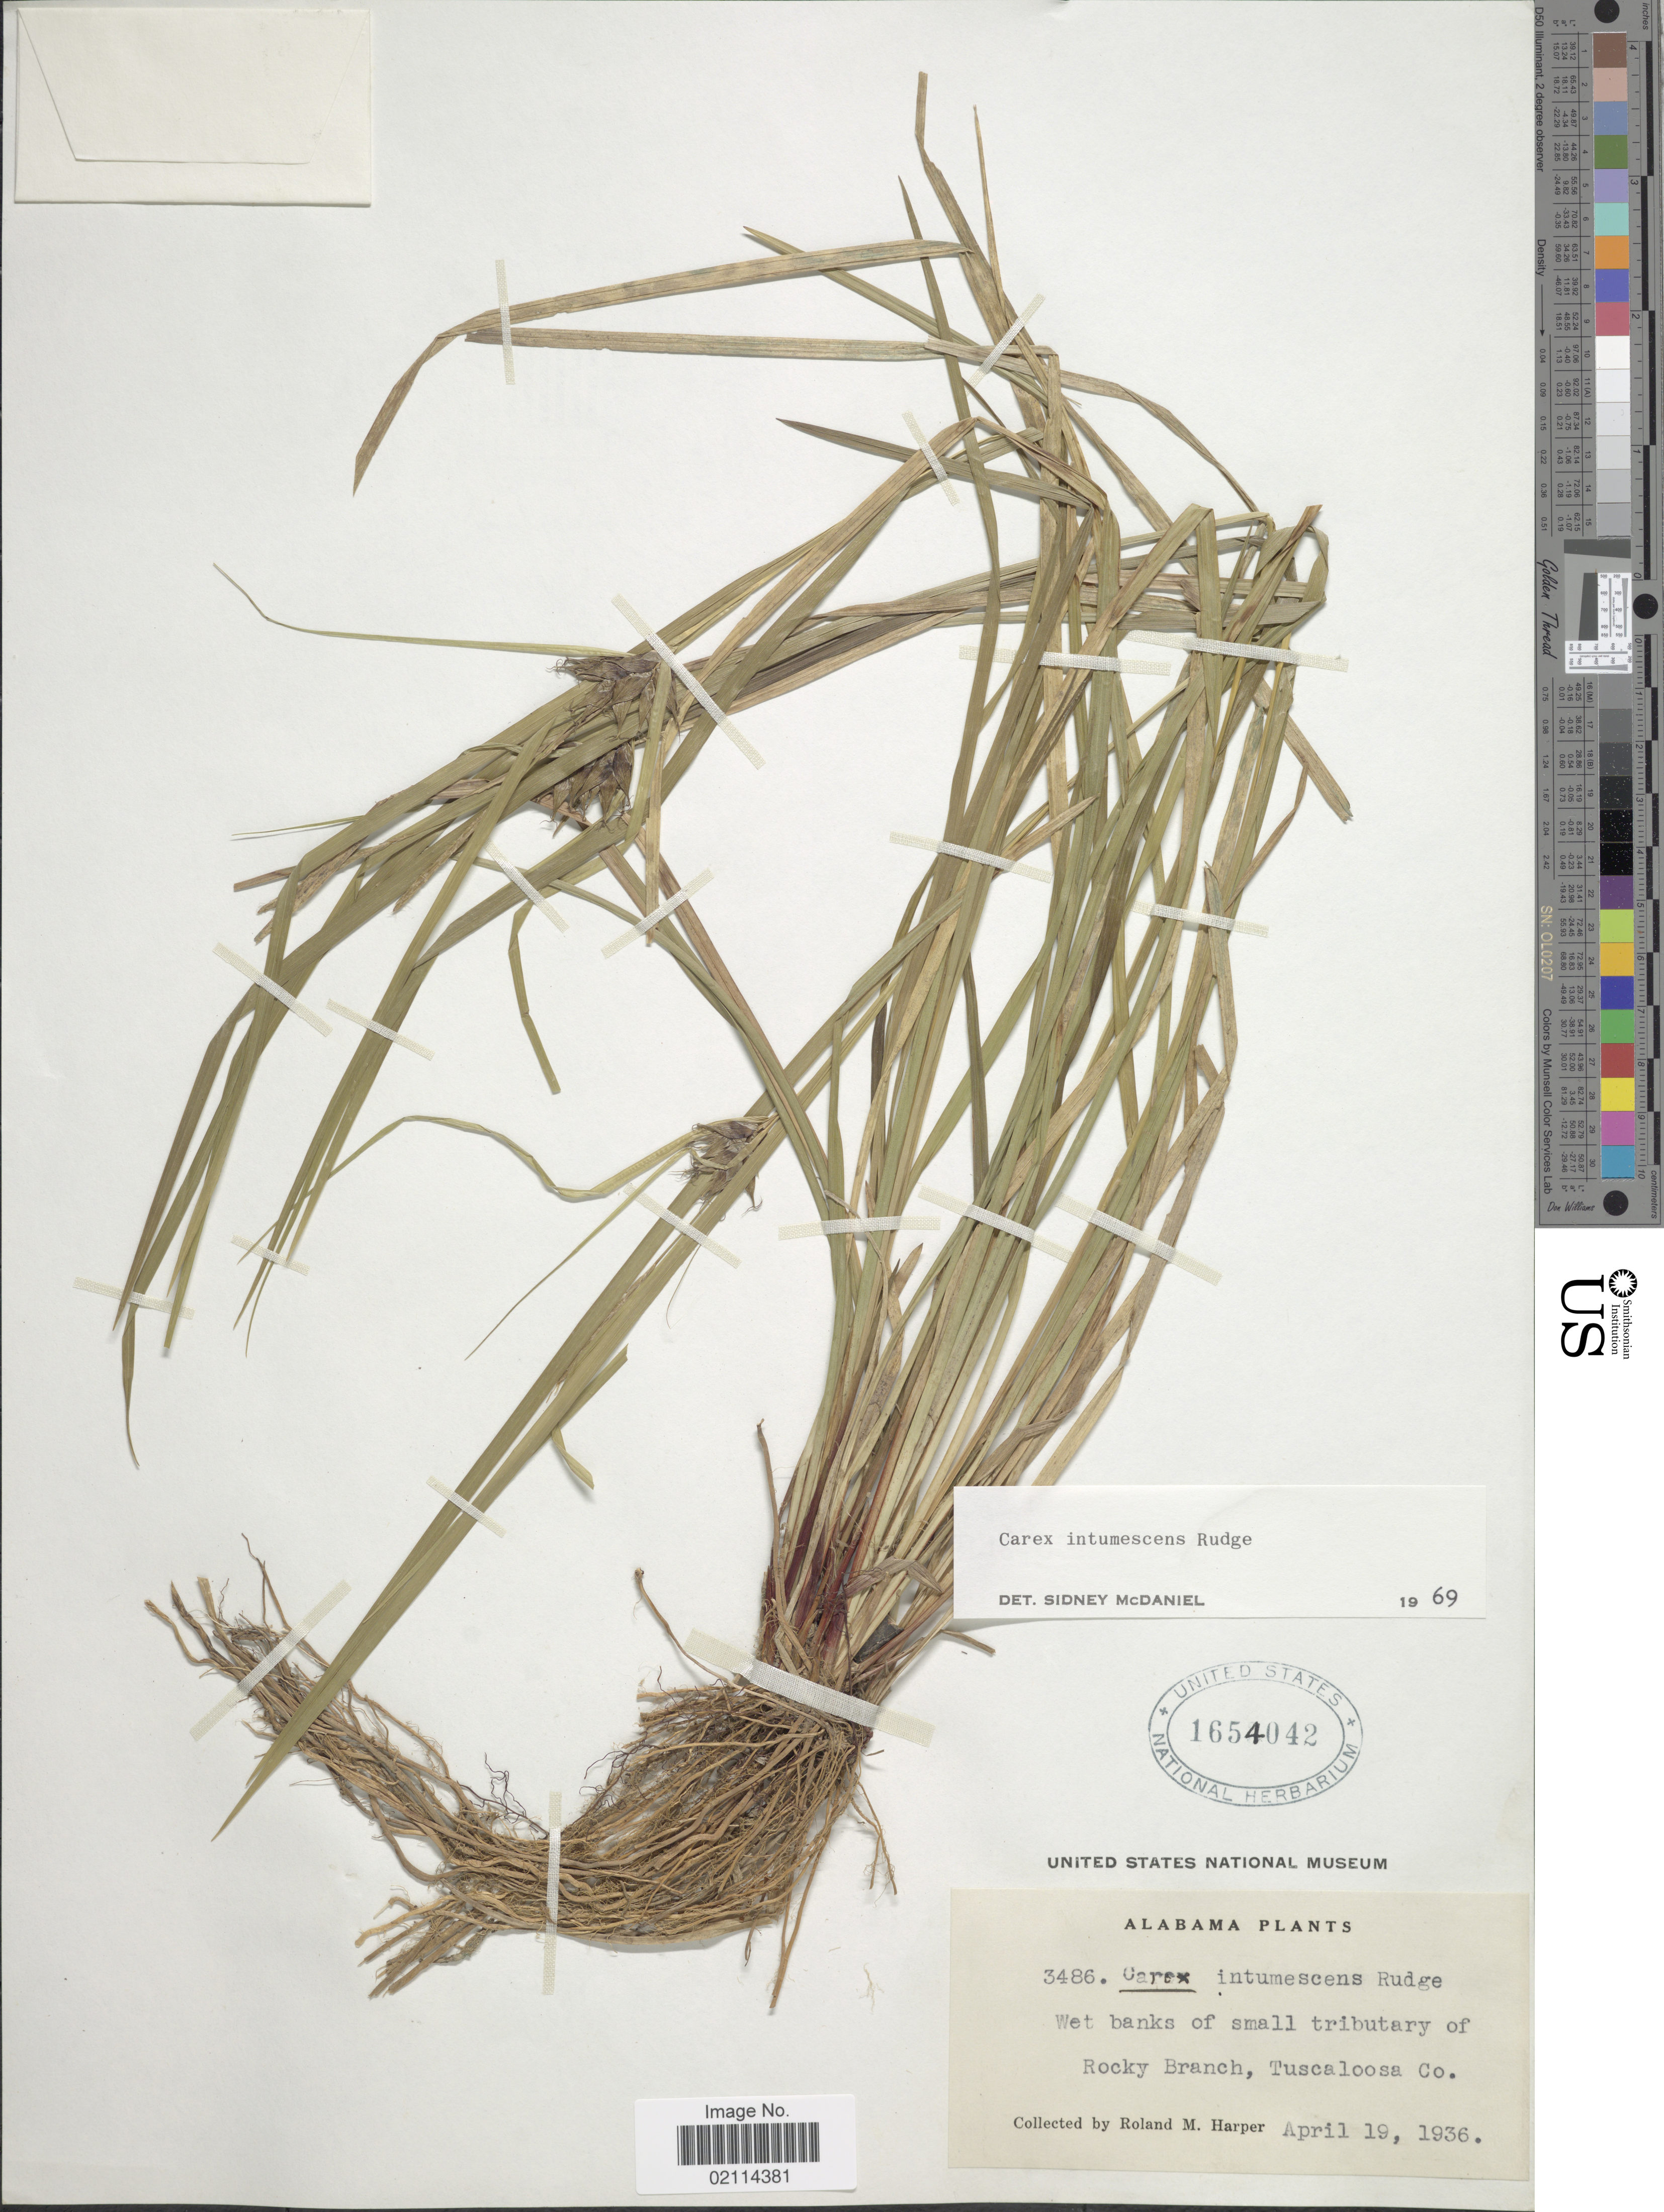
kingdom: Plantae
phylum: Tracheophyta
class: Liliopsida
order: Poales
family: Cyperaceae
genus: Carex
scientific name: Carex intumescens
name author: Rudge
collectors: R. M. Harper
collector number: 3486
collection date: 1936-04-19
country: United States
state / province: Alabama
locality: Wet bank of small tributary of Rocky Branch, Tuscaloosa Co.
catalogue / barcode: US 1654042